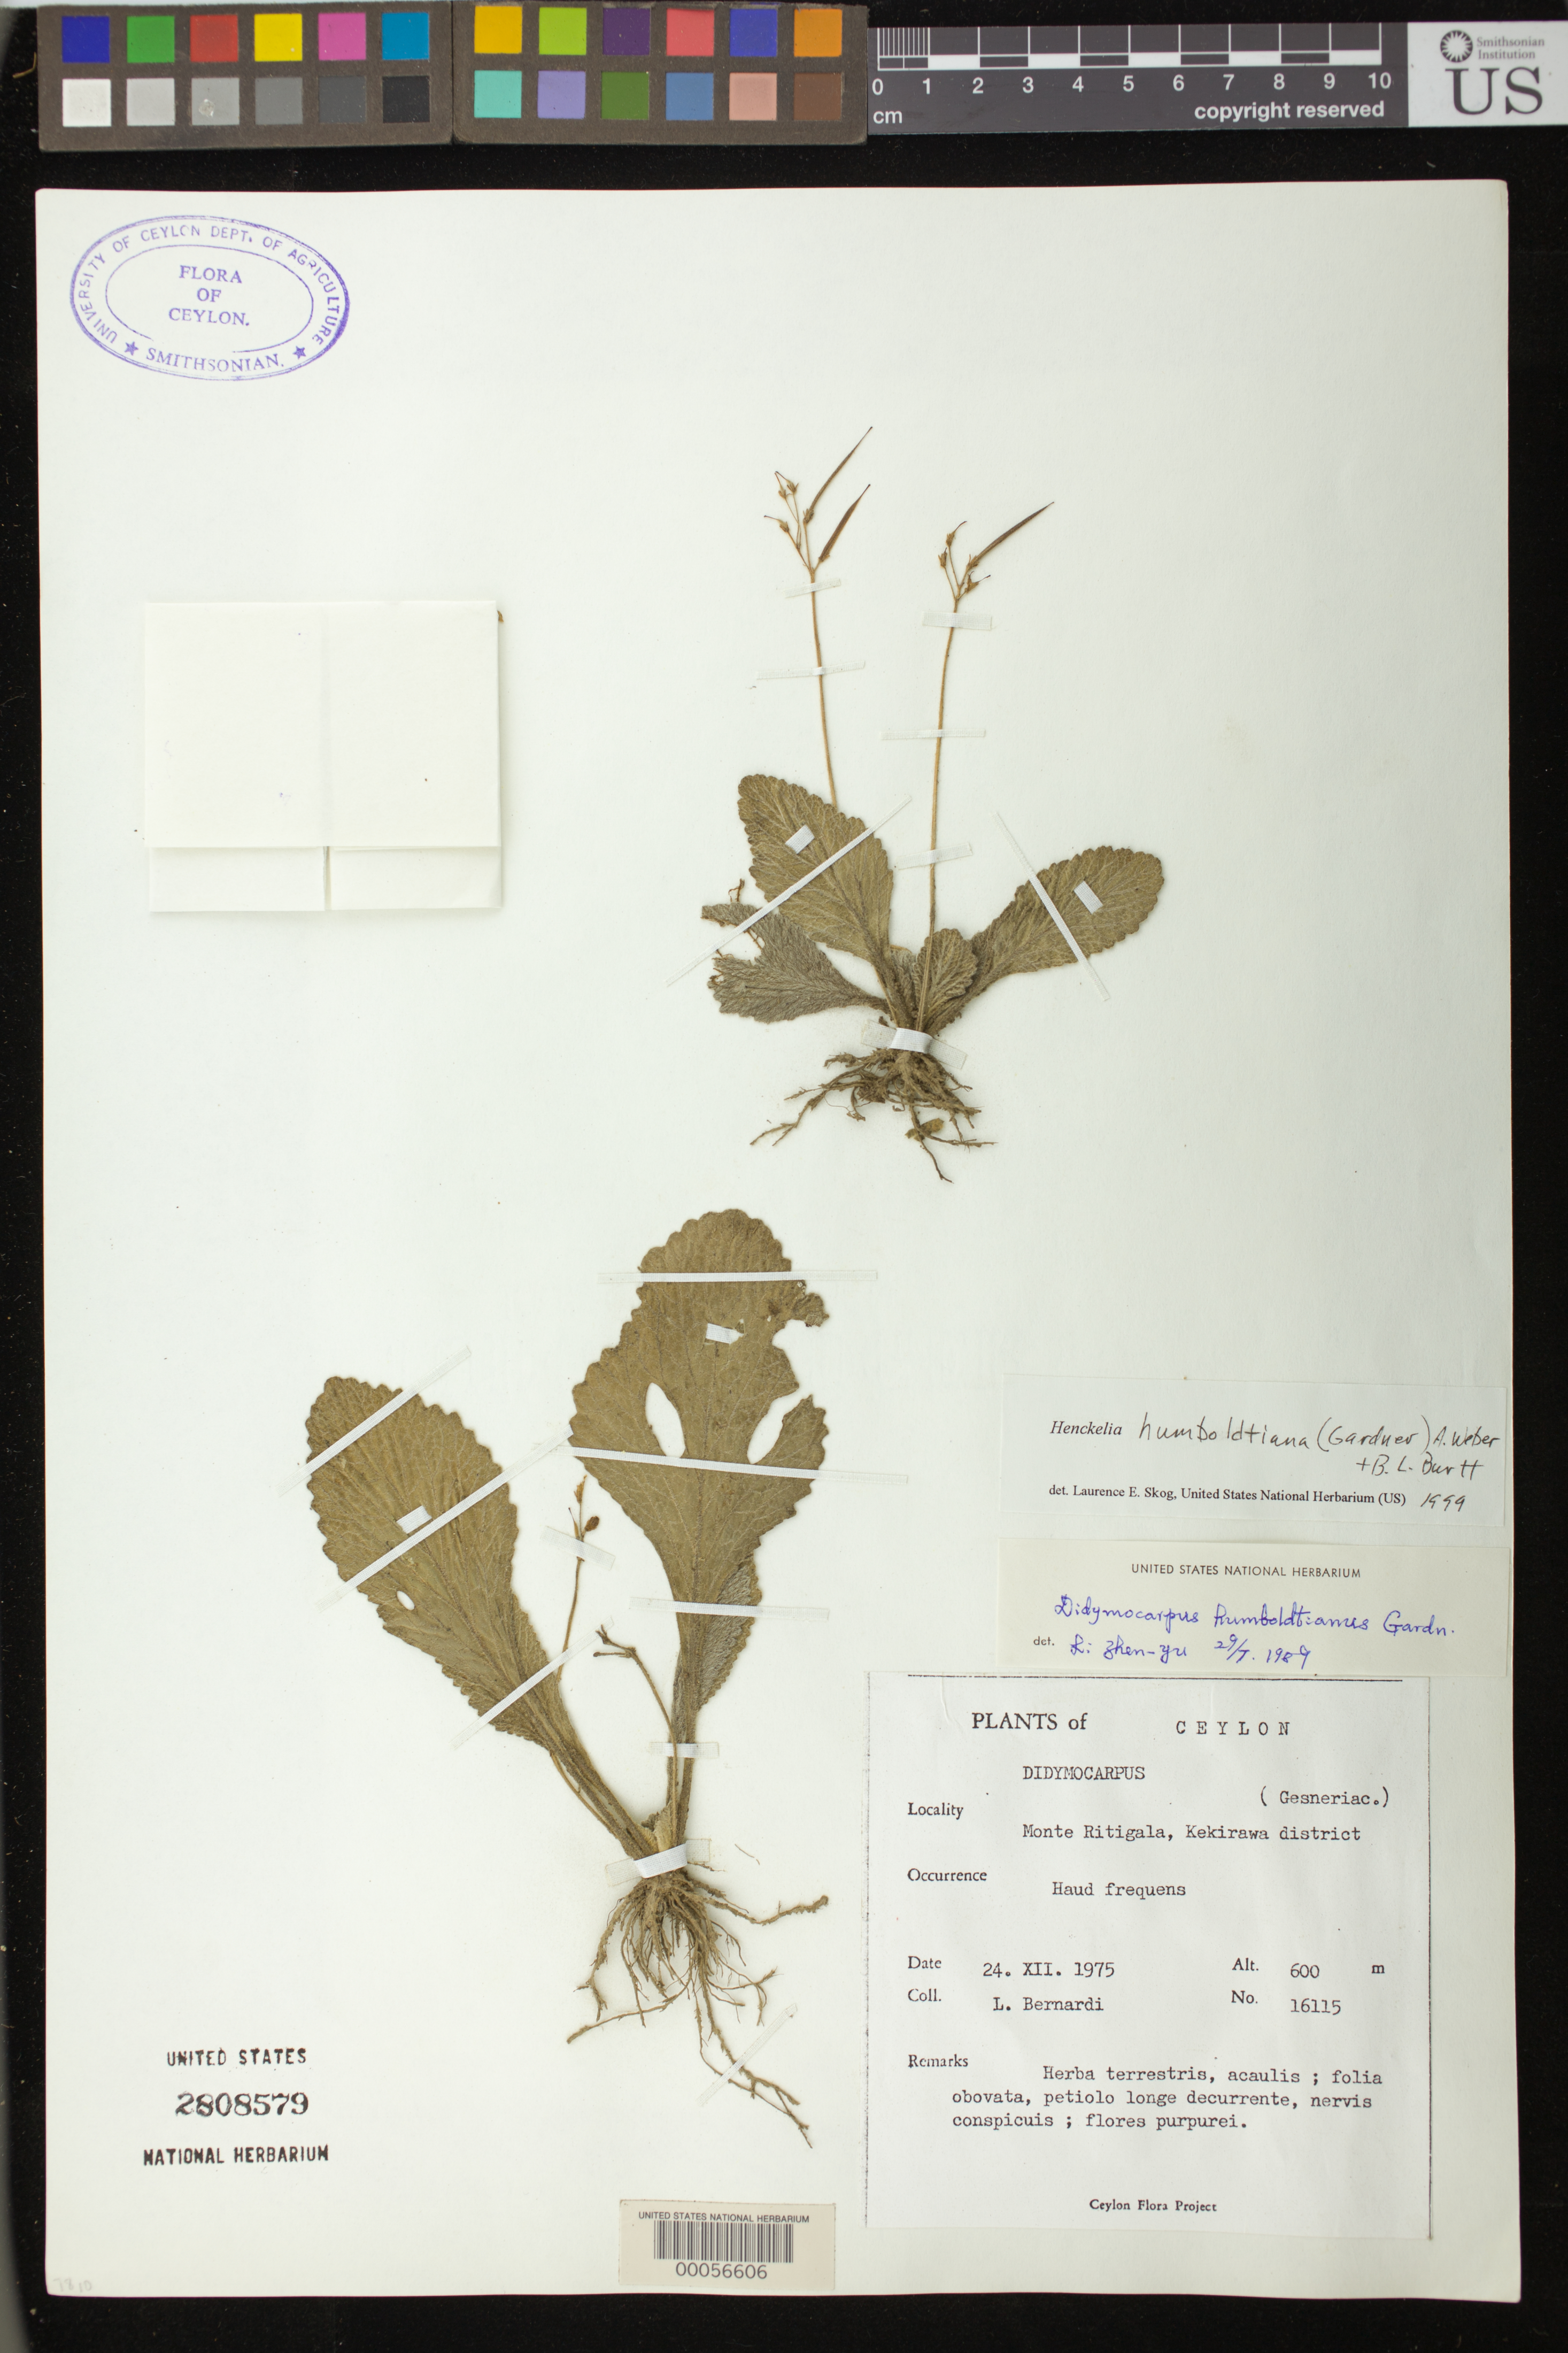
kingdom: Plantae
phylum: Tracheophyta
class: Magnoliopsida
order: Lamiales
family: Gesneriaceae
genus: Henckelia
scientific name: Henckelia humboldtiana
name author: (Gardner) A. Weber & B.L. Burtt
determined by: Skog, Laurence E.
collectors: L. Bernardi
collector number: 16115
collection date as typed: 24 Dec 1975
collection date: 1975-12-24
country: Sri Lanka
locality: Kekirawa, monte ritigala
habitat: Herba terrestris, haud frequens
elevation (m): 600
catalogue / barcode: US 2808579